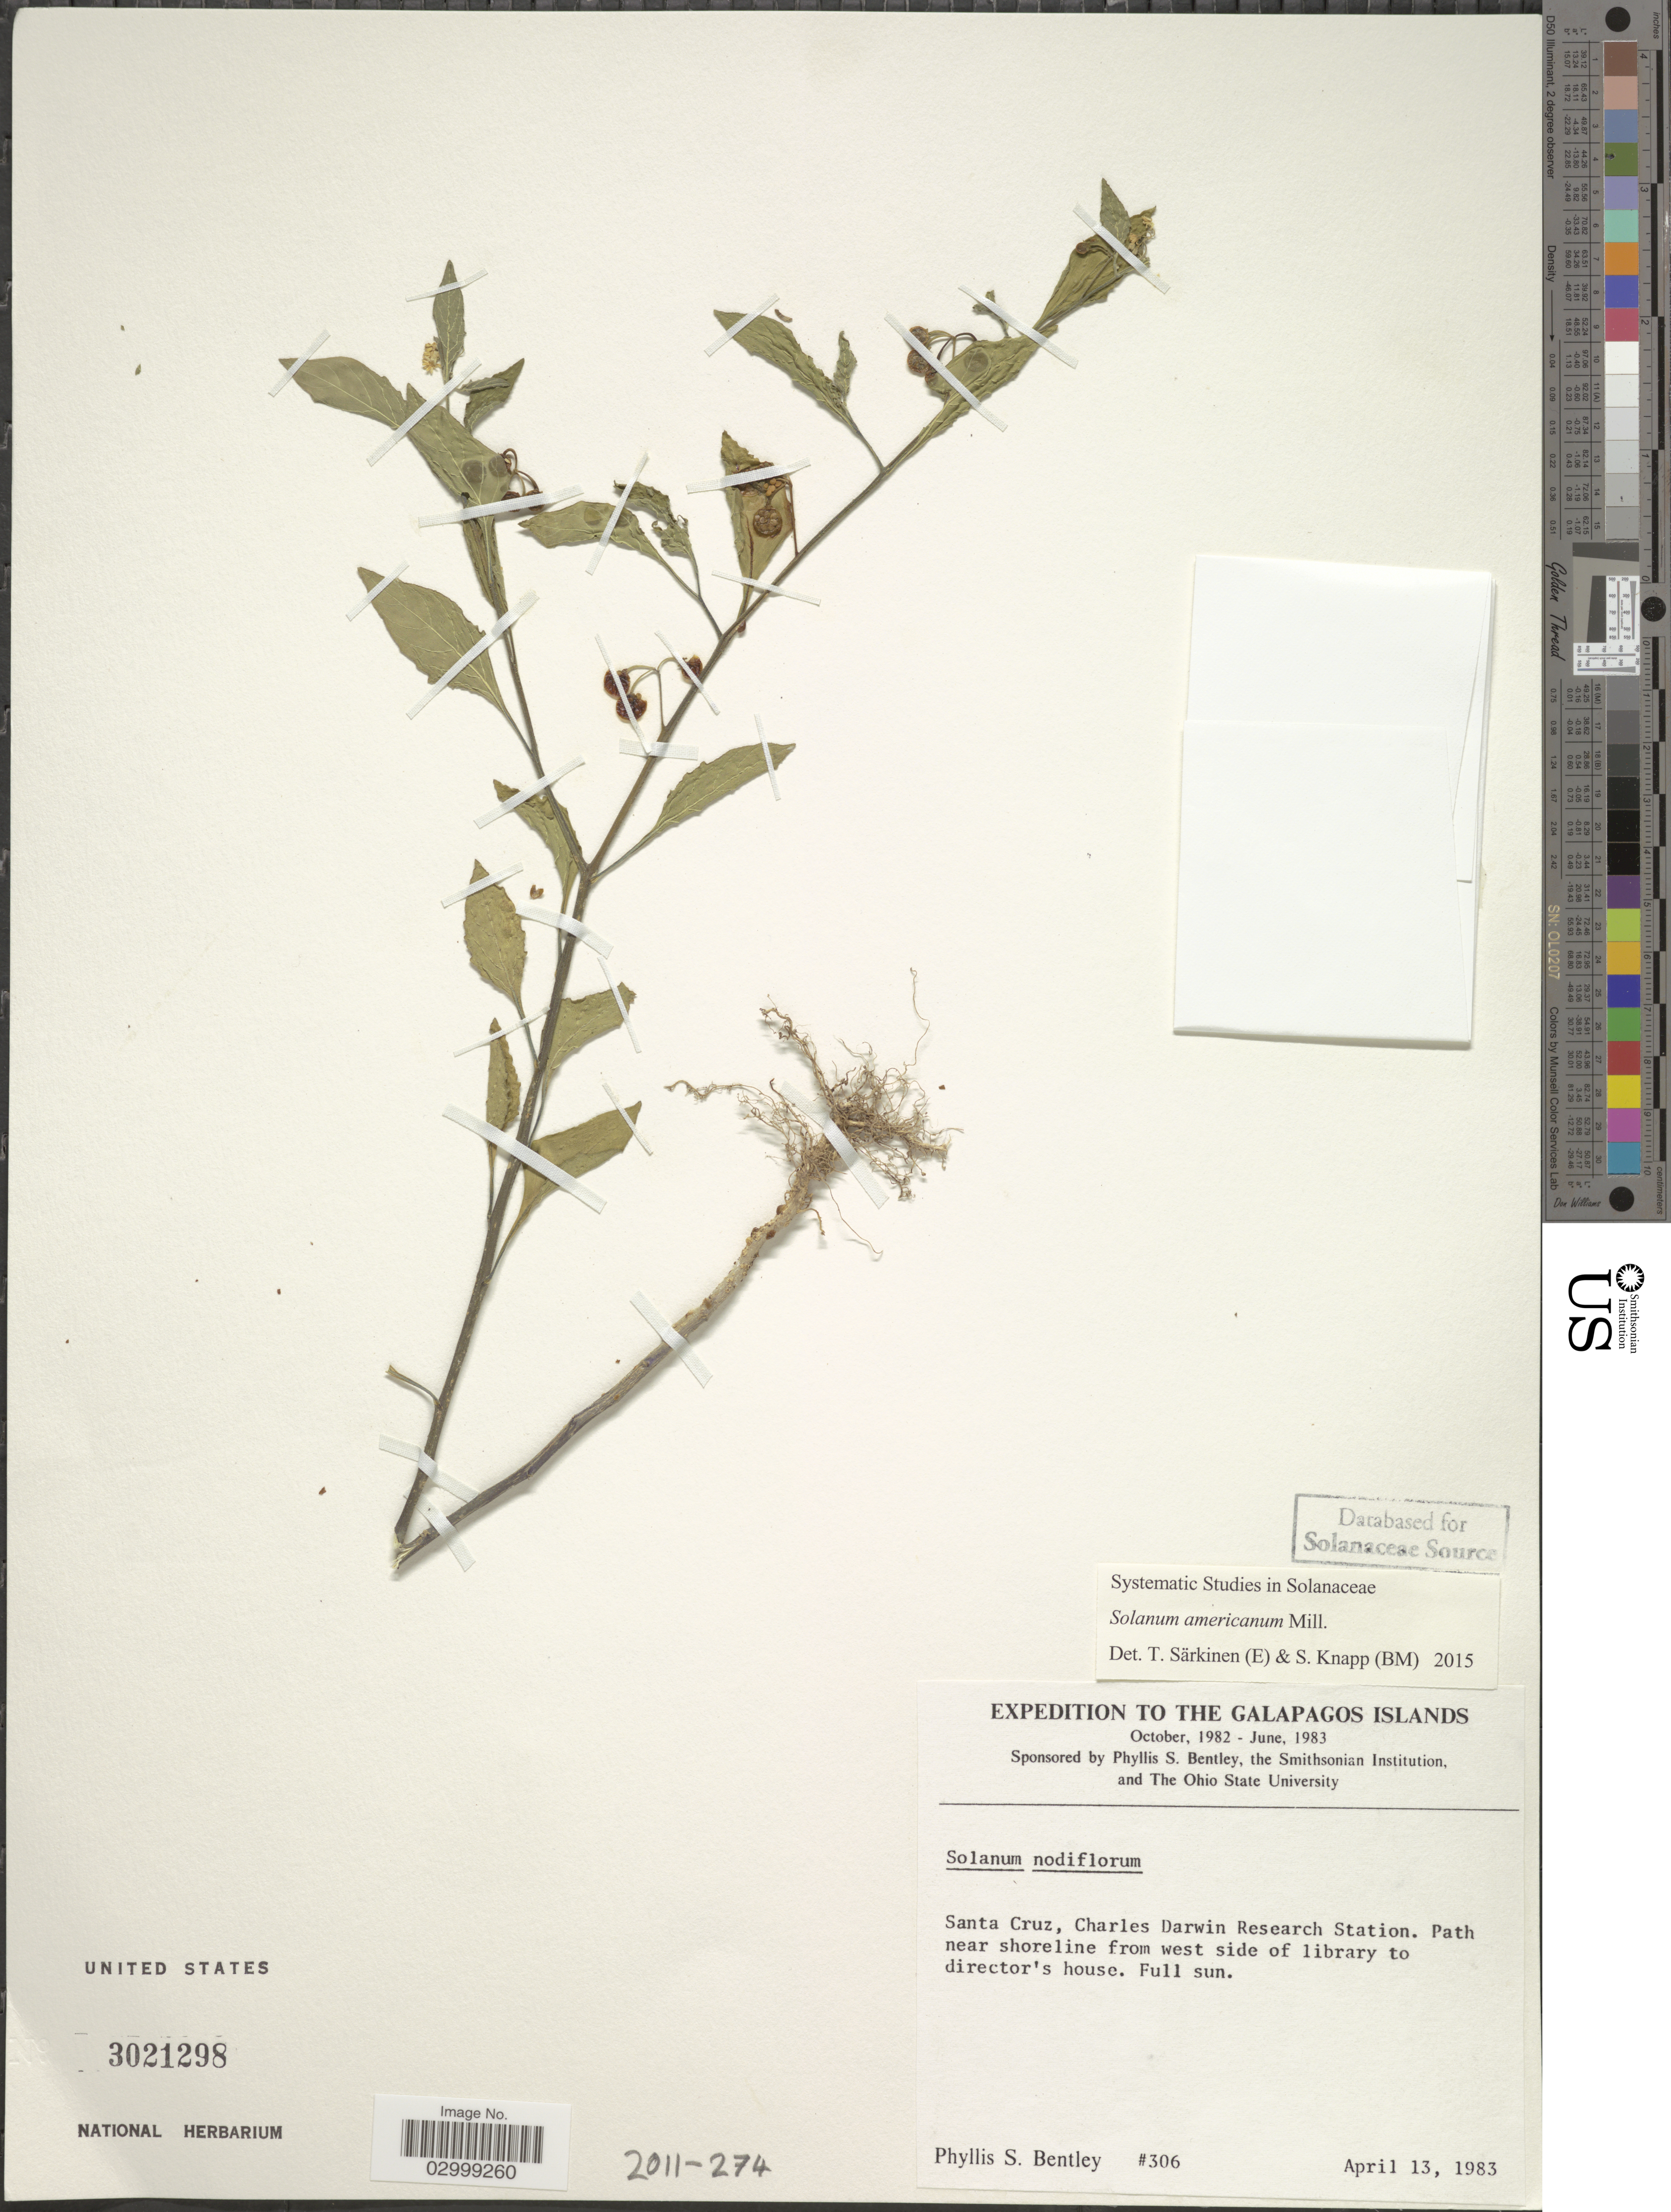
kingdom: Plantae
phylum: Tracheophyta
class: Magnoliopsida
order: Solanales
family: Solanaceae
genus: Solanum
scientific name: Solanum americanum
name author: Mill.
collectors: P. S. Bentley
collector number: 306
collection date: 1983-04-13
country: Ecuador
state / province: Colón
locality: The Galapagos Islands, Santa Cruz, Charles Darwin Research Station, Path Near shoreline from west side of library to director's house.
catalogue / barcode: US 3021298